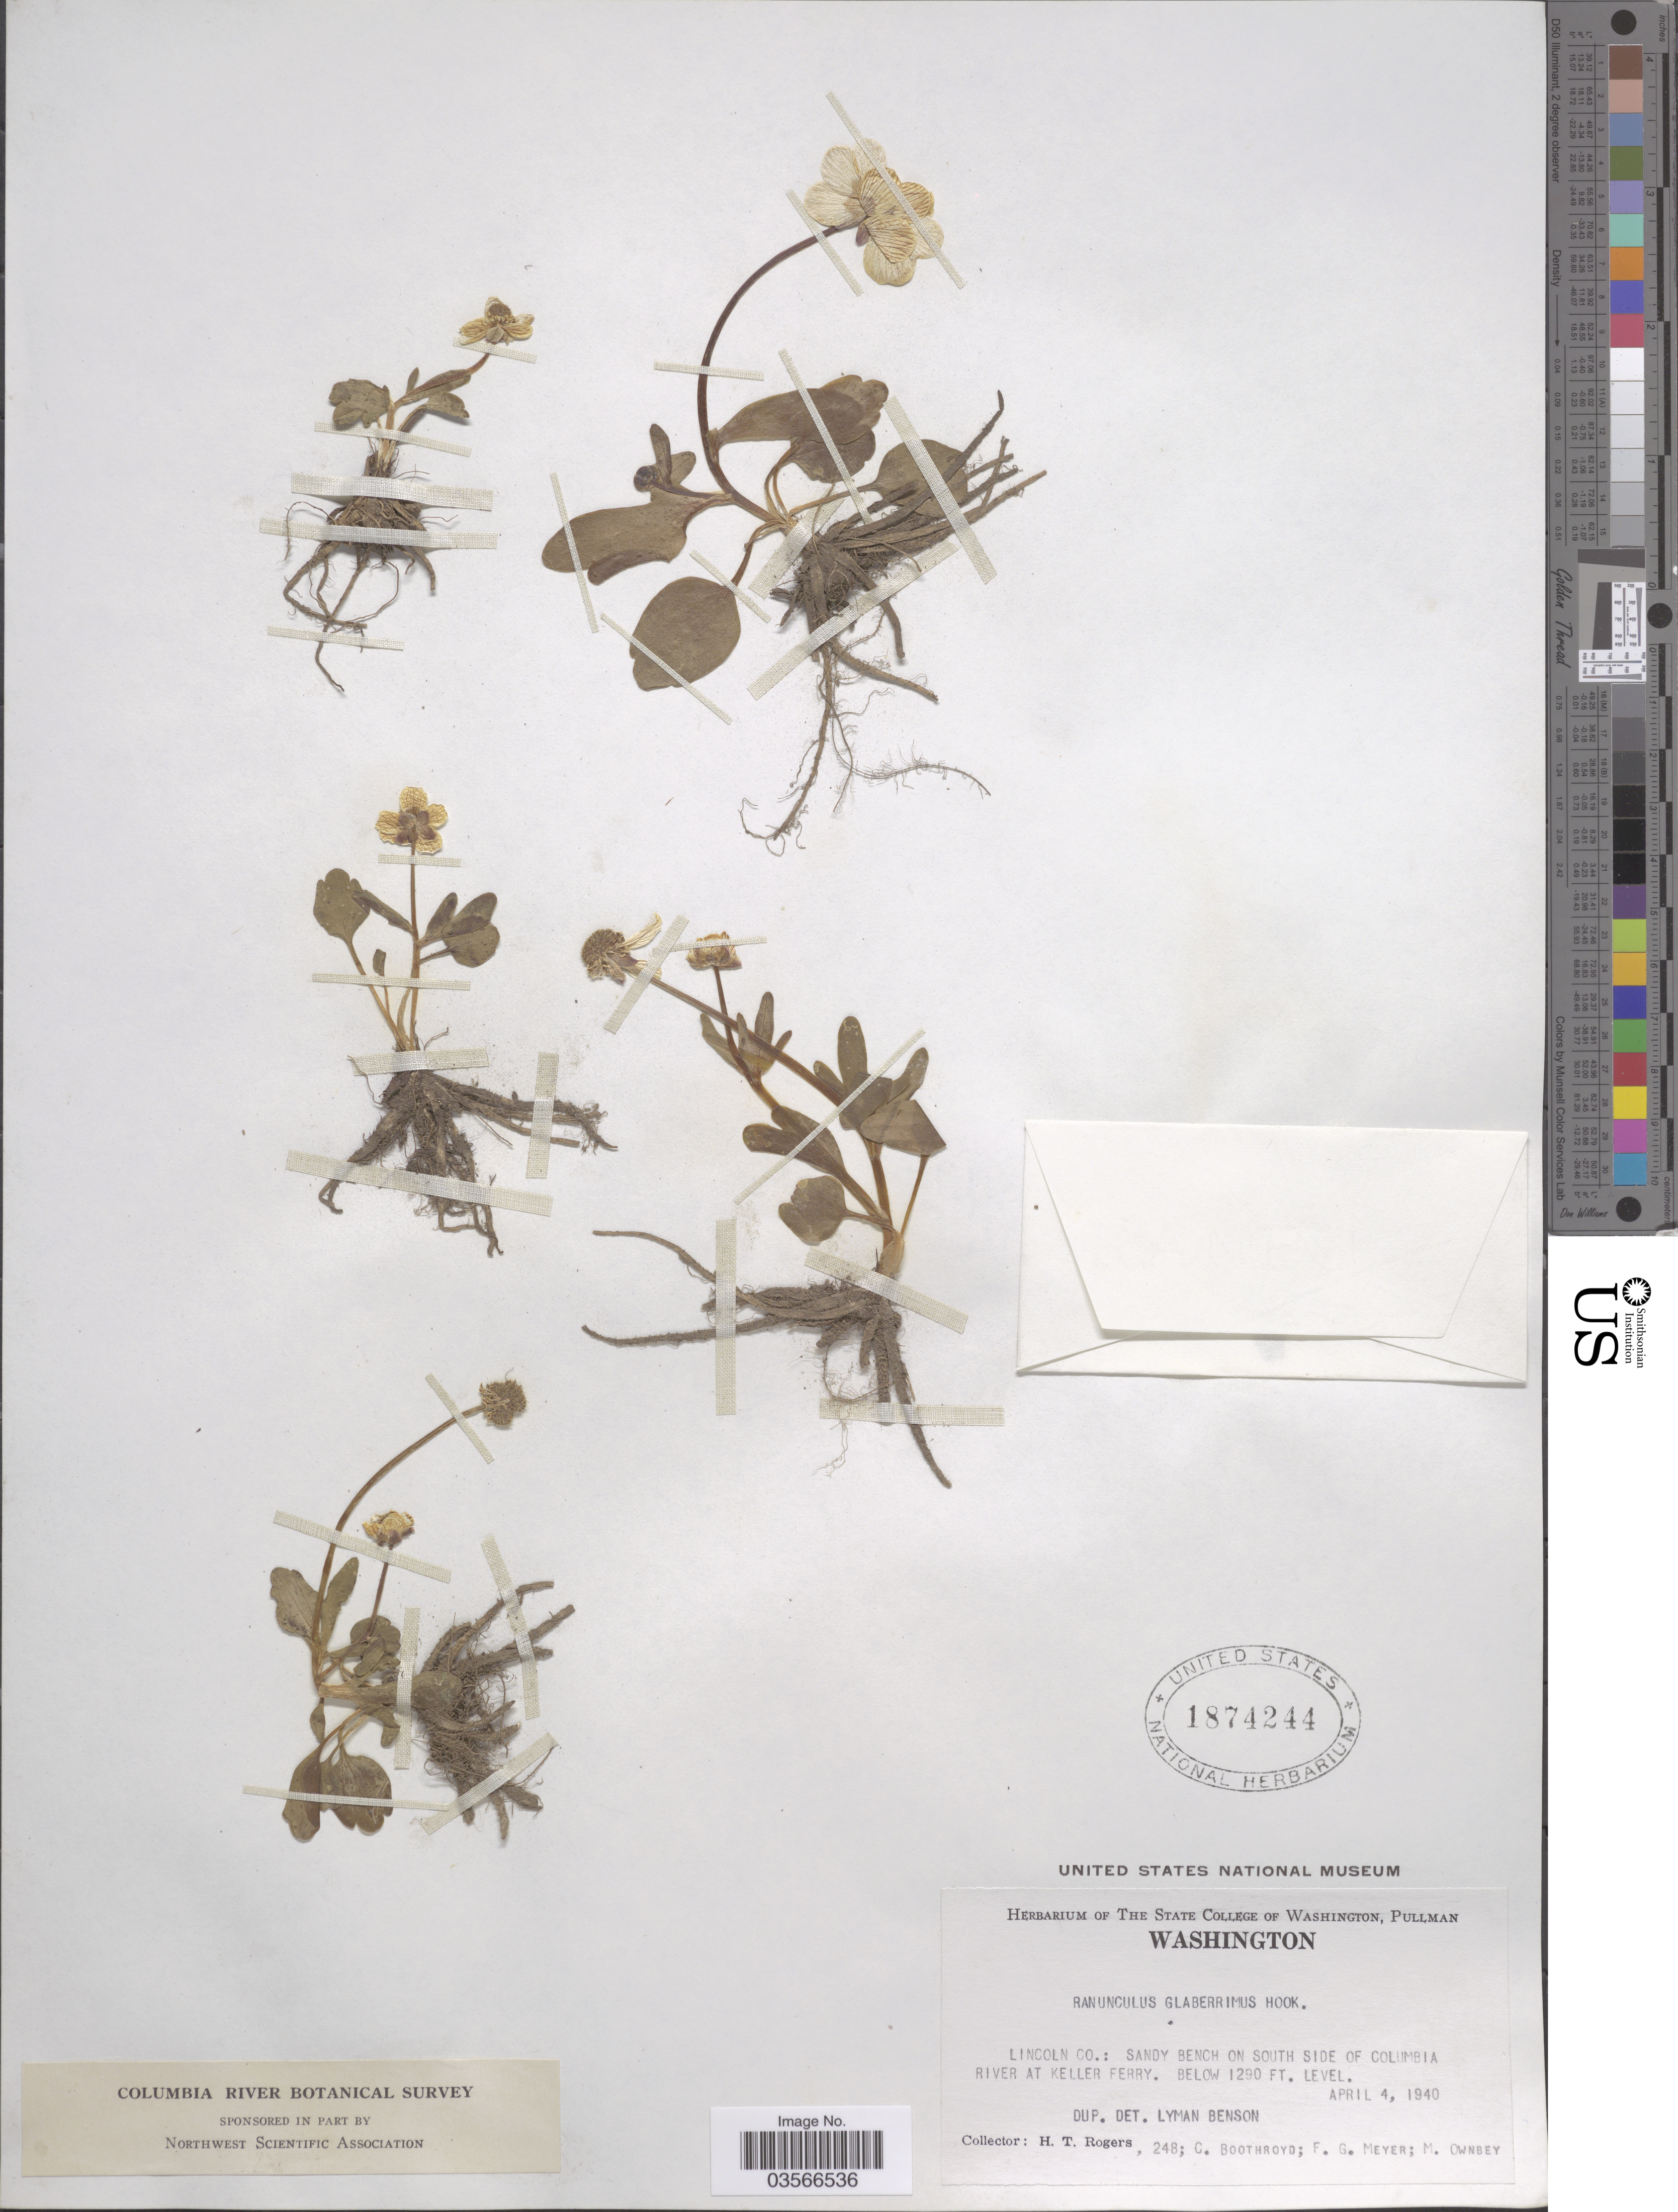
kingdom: Plantae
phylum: Tracheophyta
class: Magnoliopsida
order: Ranunculales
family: Ranunculaceae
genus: Ranunculus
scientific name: Ranunculus glaberrimus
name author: Hook.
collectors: H. Rogers, C. Boothroyd, F. G. Meyer & M. Ownbey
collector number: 248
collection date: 1940-04-04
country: United States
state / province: Washington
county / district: Lincoln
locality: Lincoln Co.: Sandy bench on south side of Columbia River at Keller Ferry.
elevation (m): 393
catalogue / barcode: US 1874244